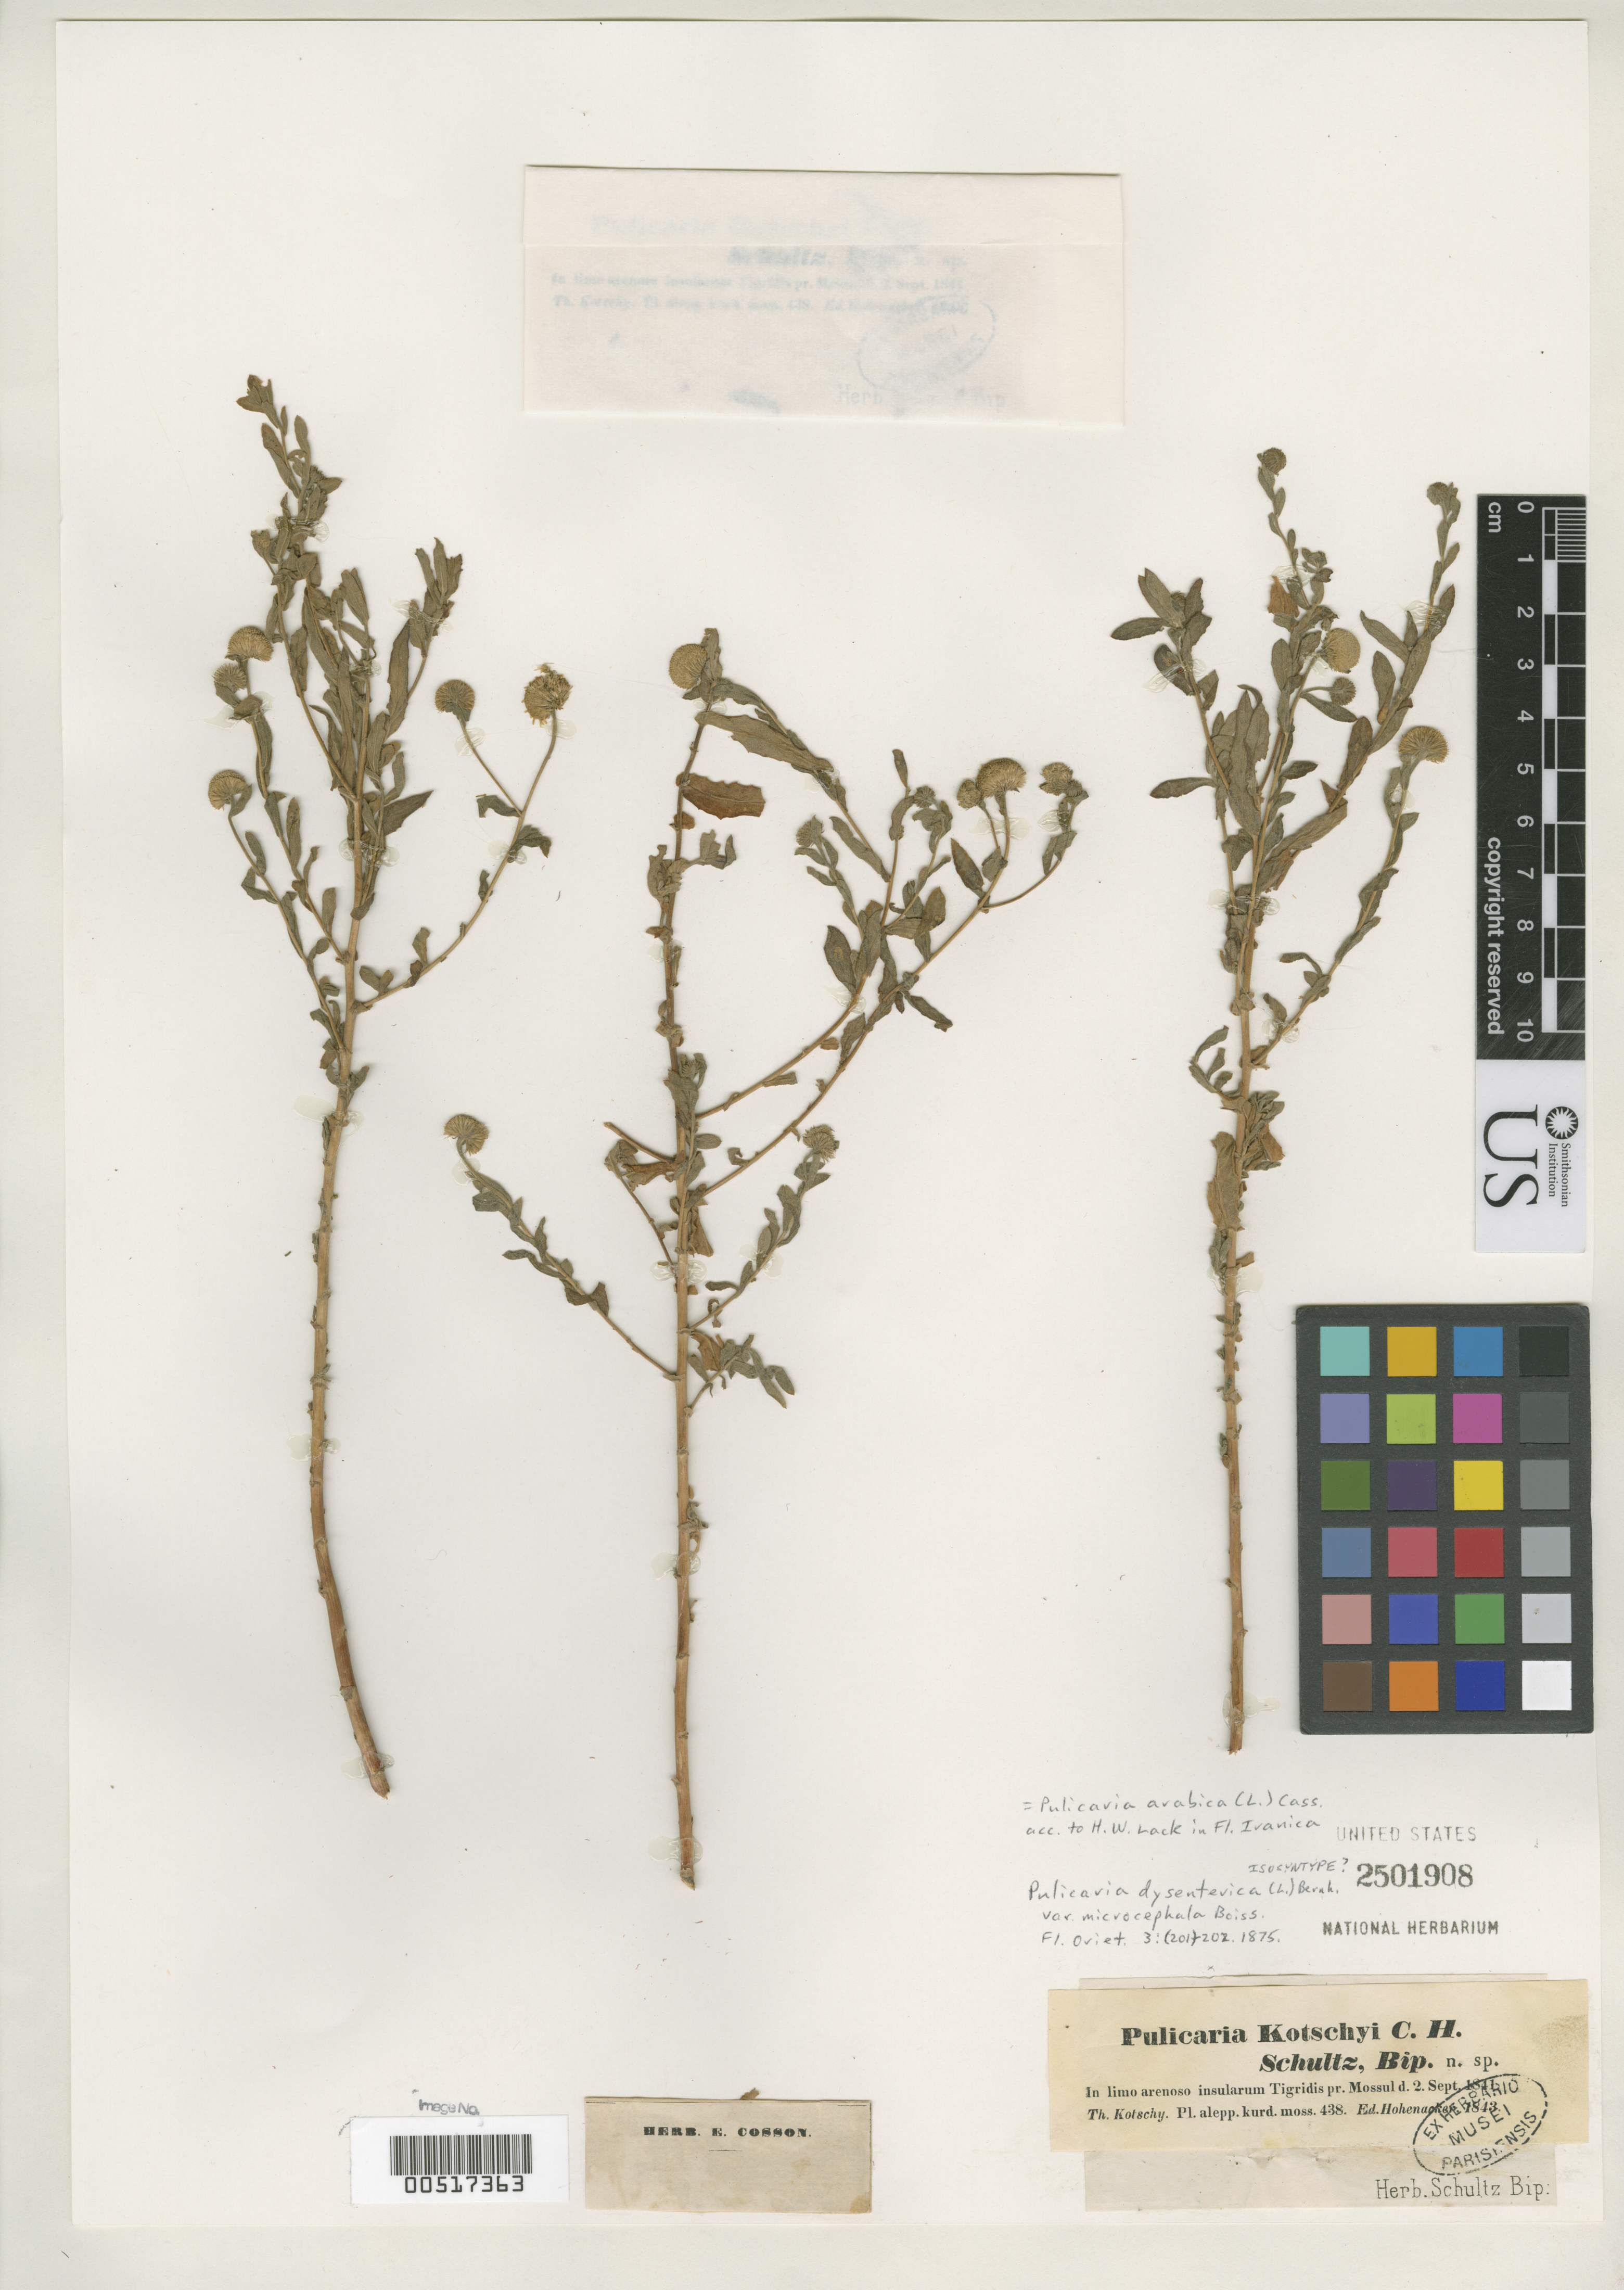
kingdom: Plantae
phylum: Tracheophyta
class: Magnoliopsida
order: Asterales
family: Asteraceae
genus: Pulicaria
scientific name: Pulicaria dysenterica var. microcephala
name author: Boiss.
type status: Isosyntype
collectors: K. G. Kotschy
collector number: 438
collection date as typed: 02 Sep 1841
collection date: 1841-09-02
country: Iraq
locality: In Limo Arenoso Insularum Tigridis pr. Mossul. [In the sandy mud of an island of the Tigris, Mossul Province?].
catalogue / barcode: US 2501908